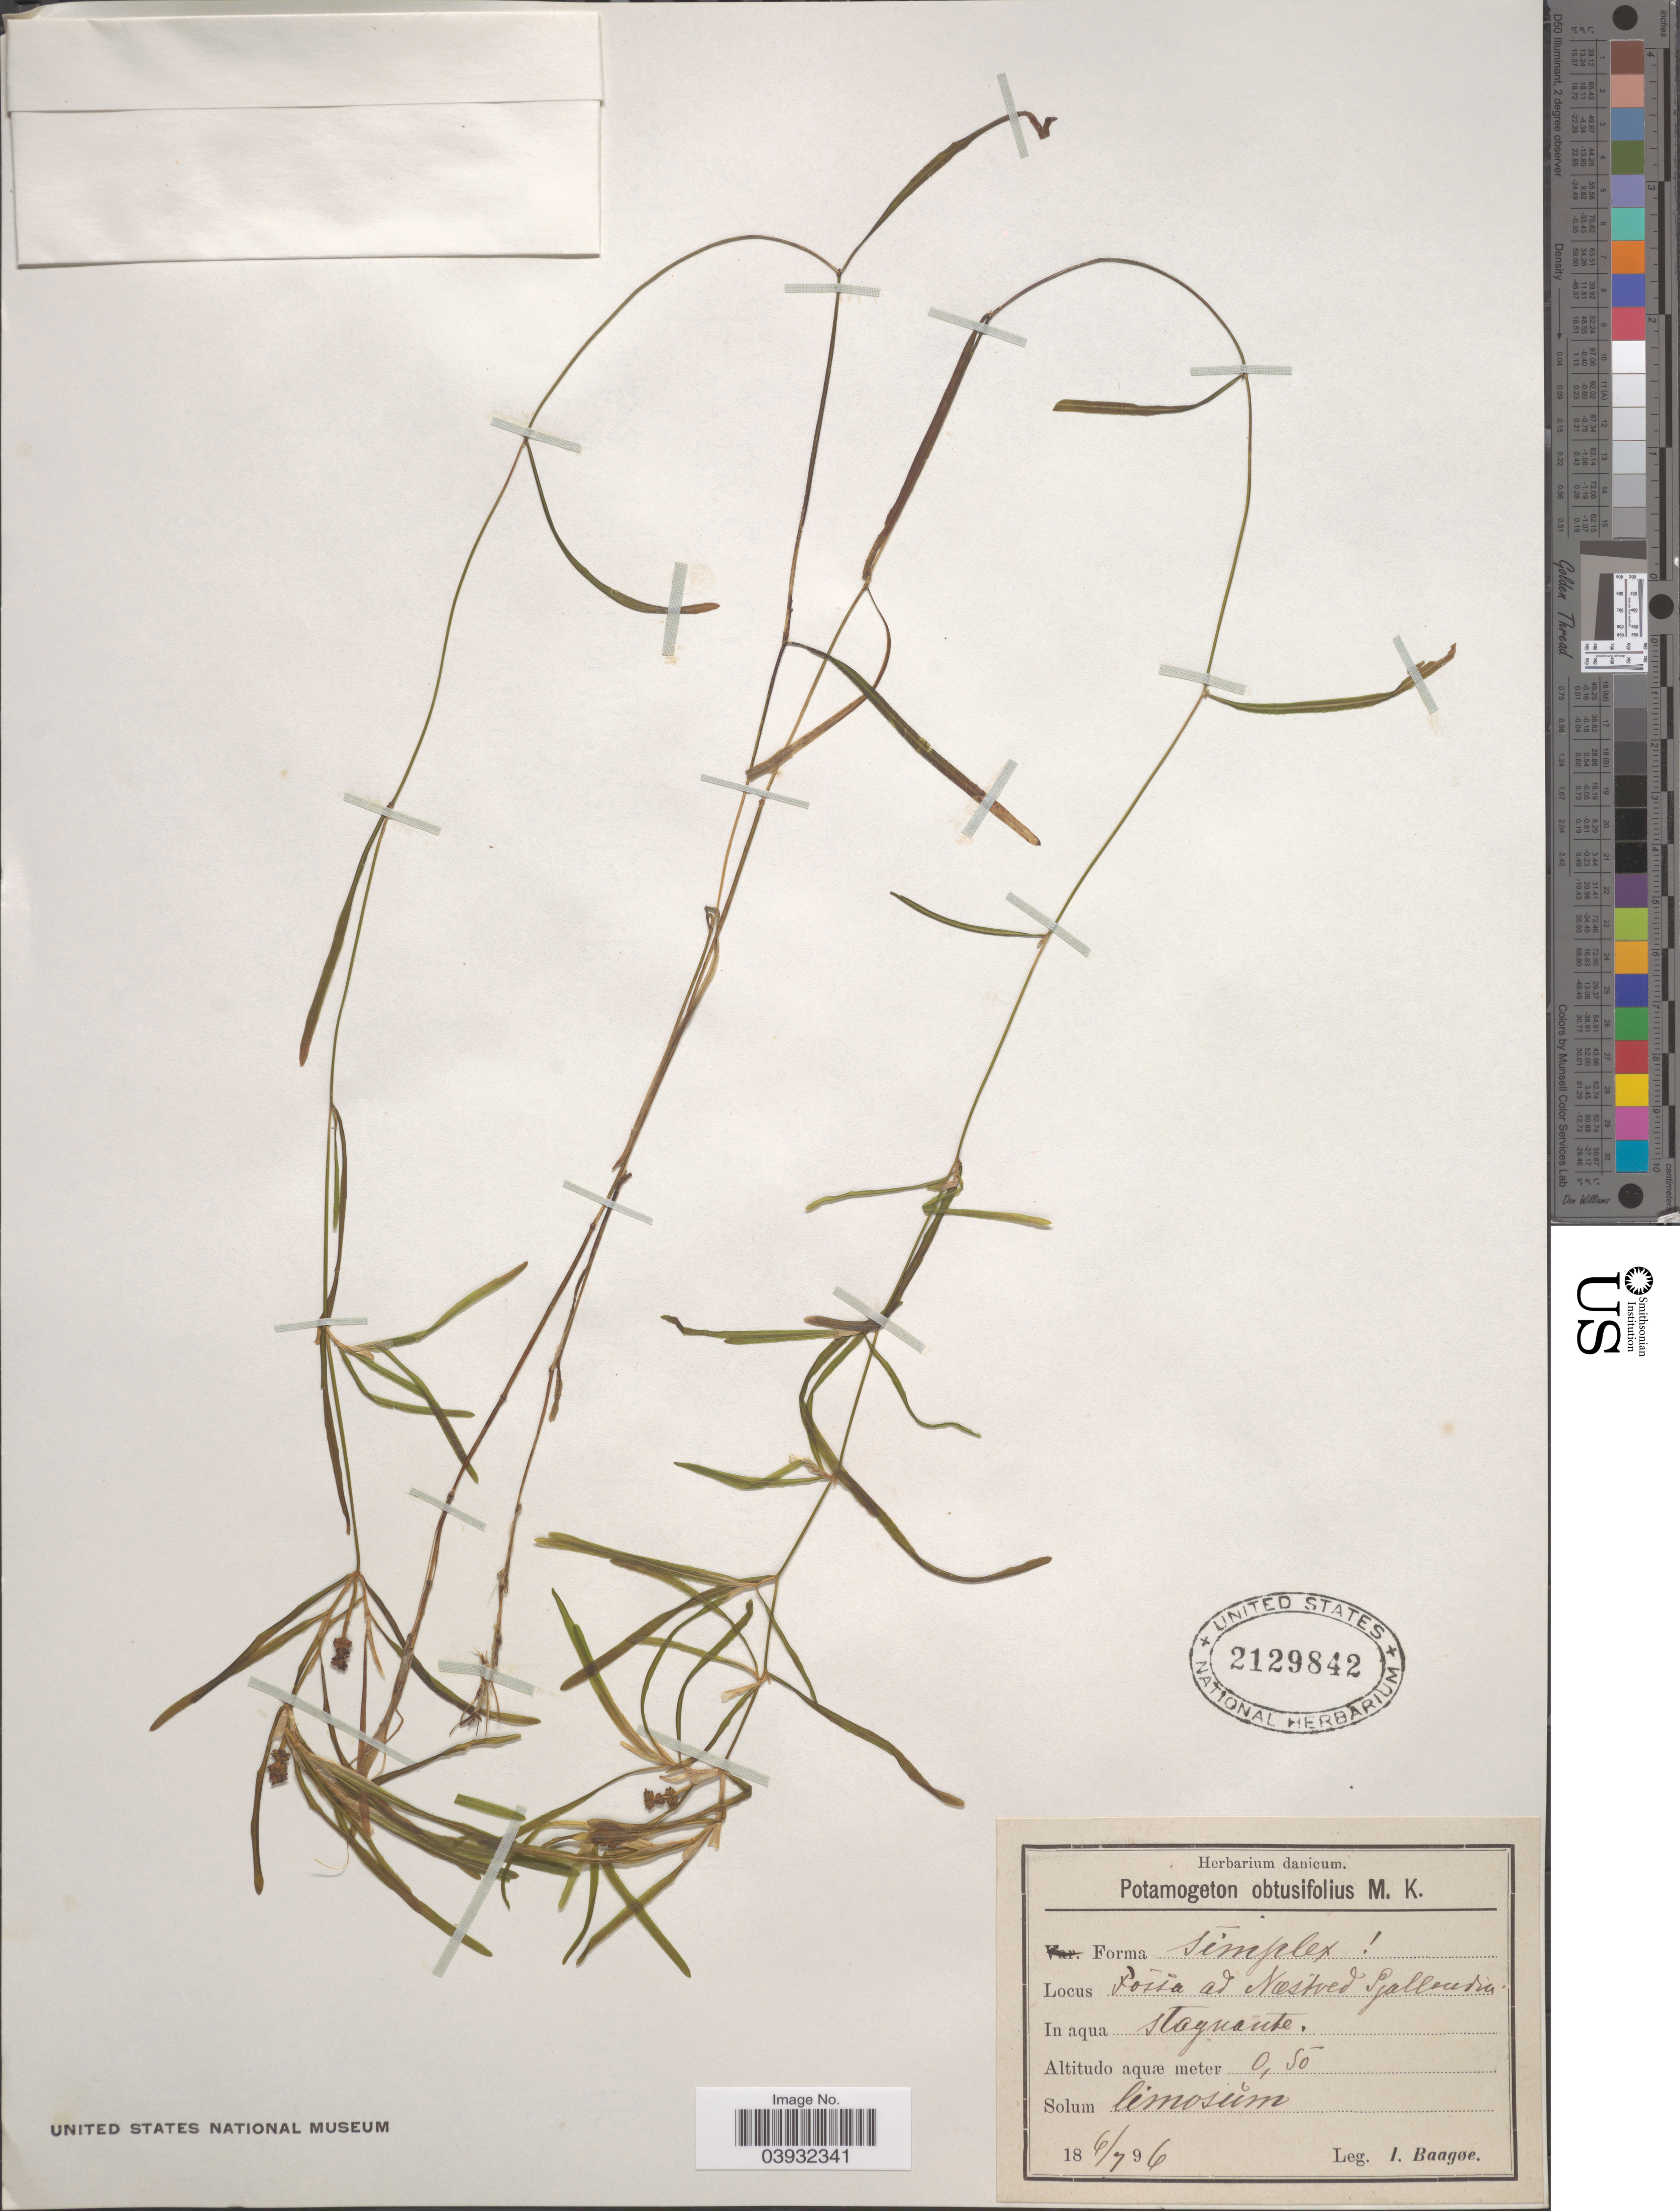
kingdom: Plantae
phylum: Tracheophyta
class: Liliopsida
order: Alismatales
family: Potamogetonaceae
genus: Potamogeton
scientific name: Potamogeton obtusifolius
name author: Mert. & W.D.J. Koch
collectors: I. Baagøe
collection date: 1896-07-06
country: Denmark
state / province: Sjæland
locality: Possa ad Næstved Jyllandia.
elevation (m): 0.5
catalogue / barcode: US 2129842